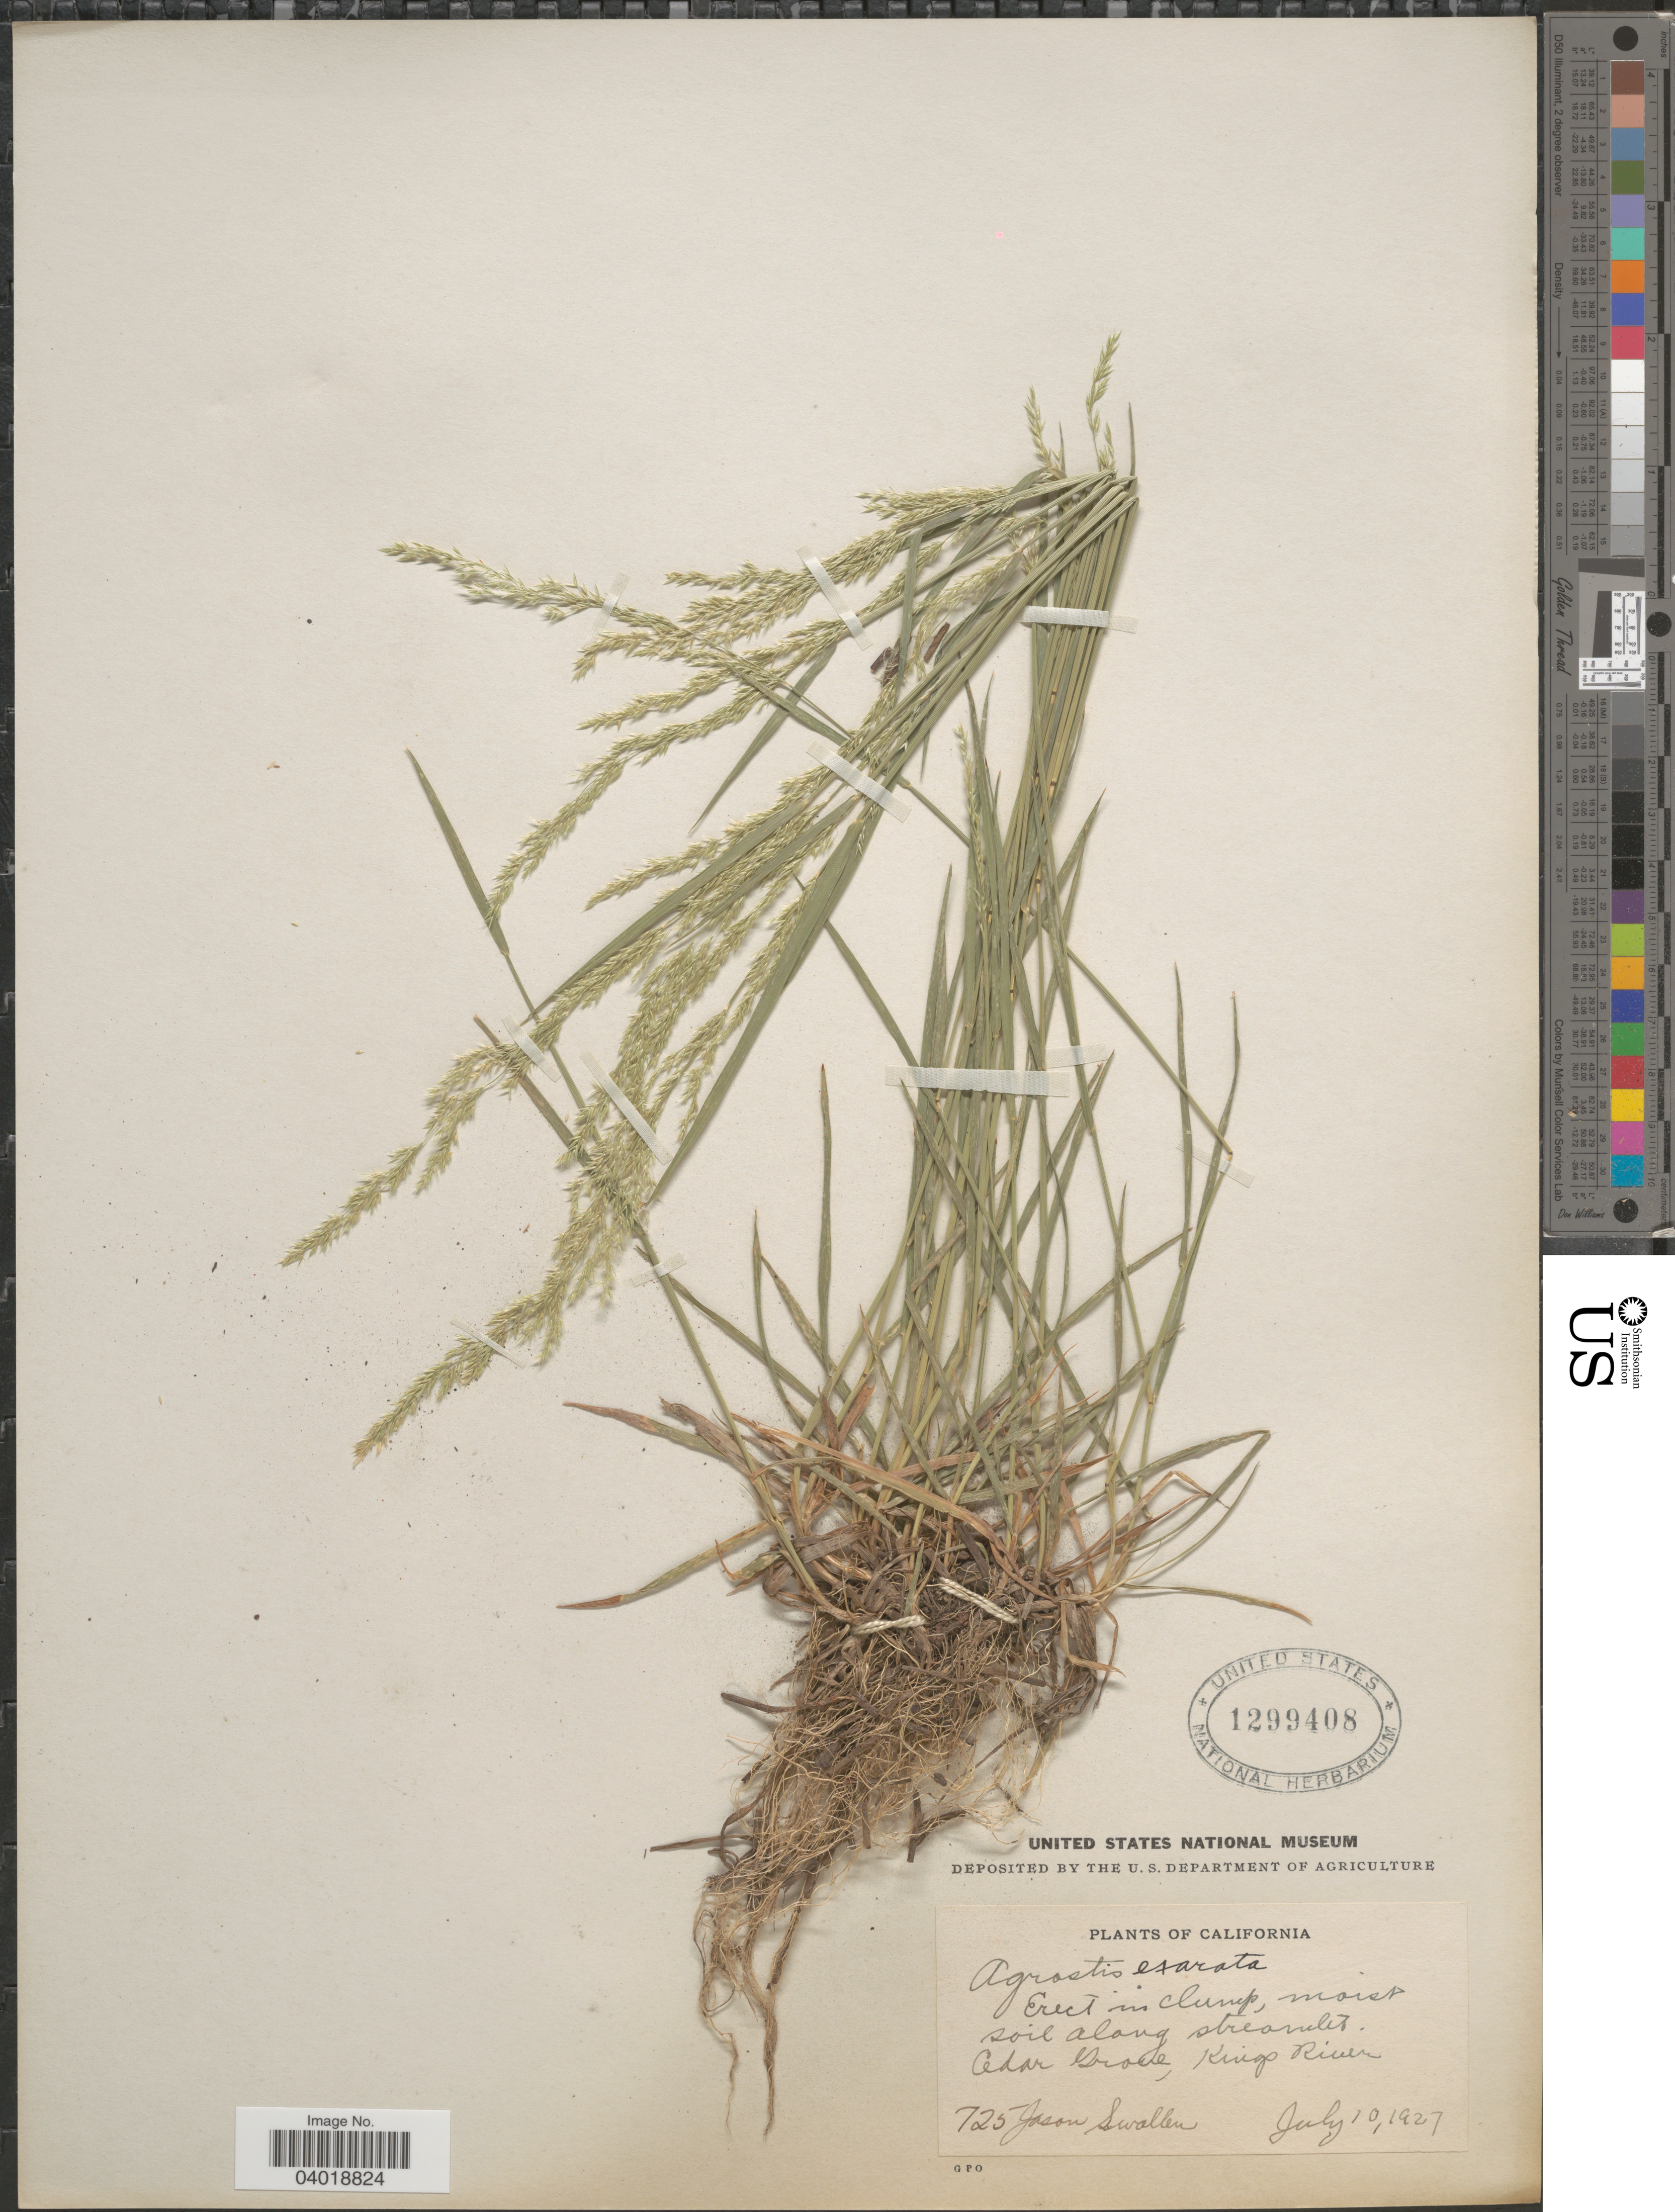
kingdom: Plantae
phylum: Tracheophyta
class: Liliopsida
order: Poales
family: Poaceae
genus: Agrostis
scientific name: Agrostis exarata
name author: Trin.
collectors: J. R. Swallen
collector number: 725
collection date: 1927-07-10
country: United States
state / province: California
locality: Along streamlet, Cedar Grove, Kings River.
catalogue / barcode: US 1299408